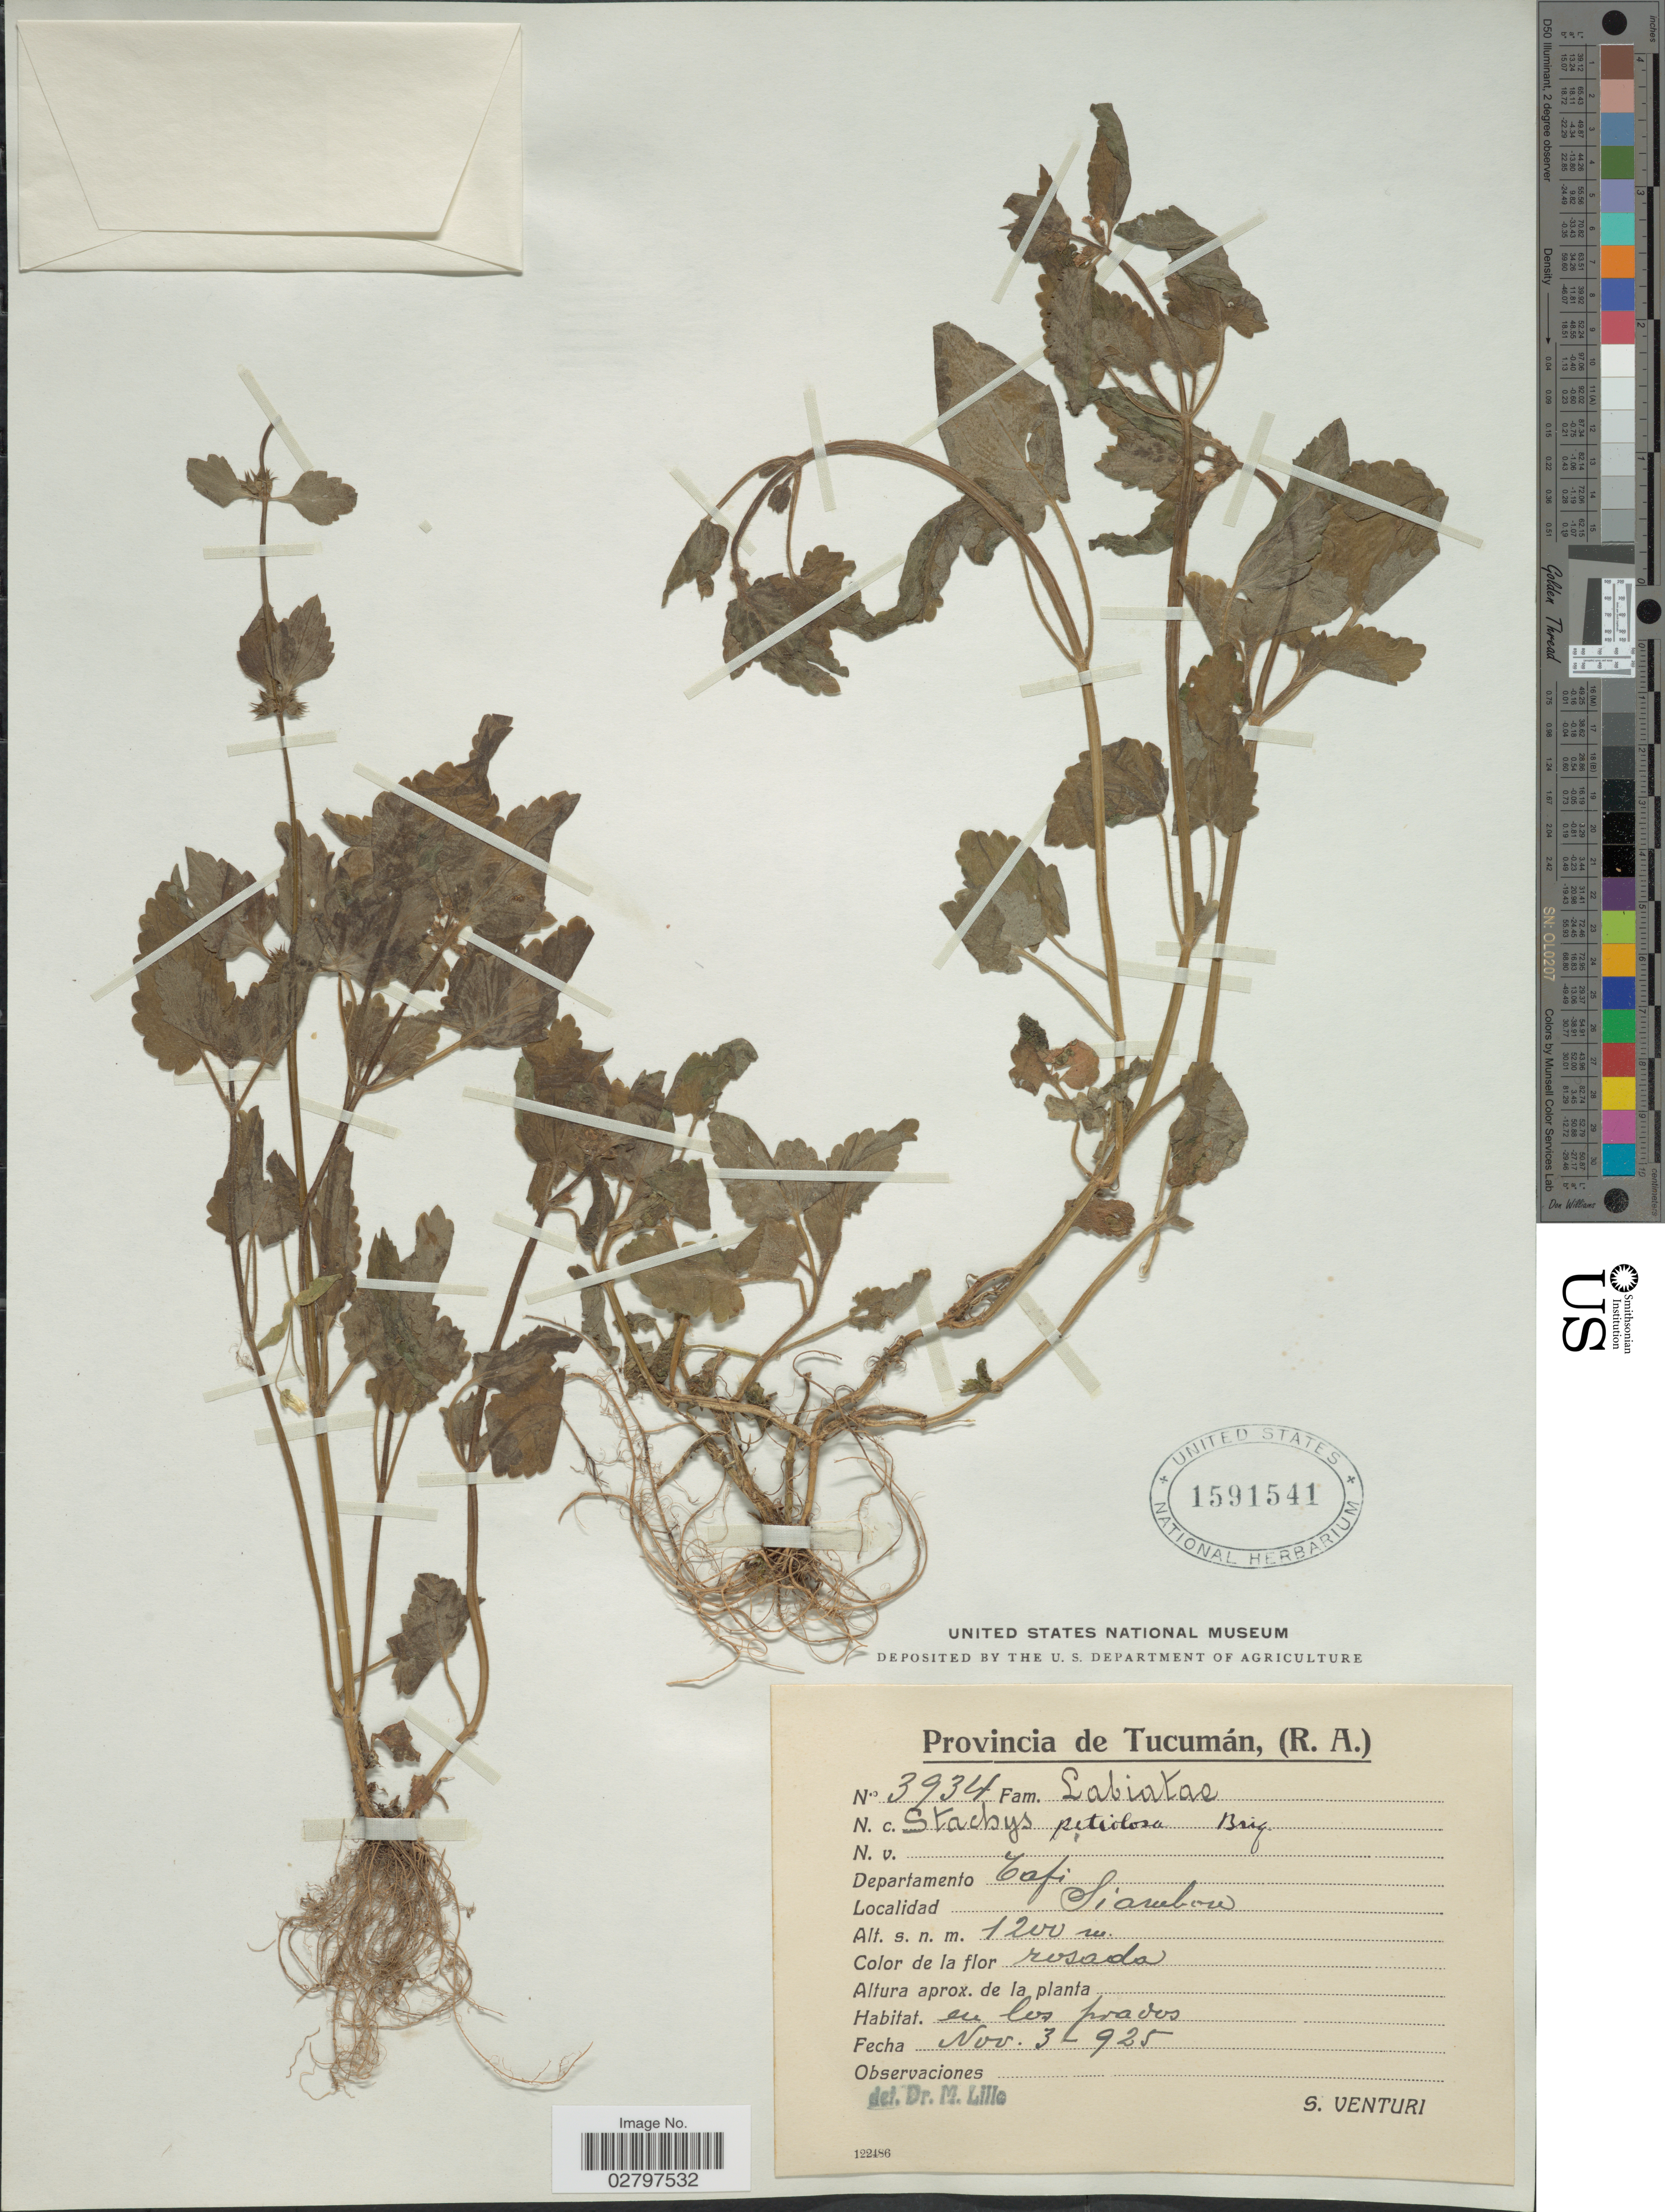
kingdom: Plantae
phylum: Tracheophyta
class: Magnoliopsida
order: Lamiales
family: Lamiaceae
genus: Stachys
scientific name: Stachys petiolosa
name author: Briq.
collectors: S. Venturi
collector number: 3934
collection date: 1925-11-03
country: Argentina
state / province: Tucuman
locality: Departamento Tafi, Siambon.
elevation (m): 1200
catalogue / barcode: US 1591541